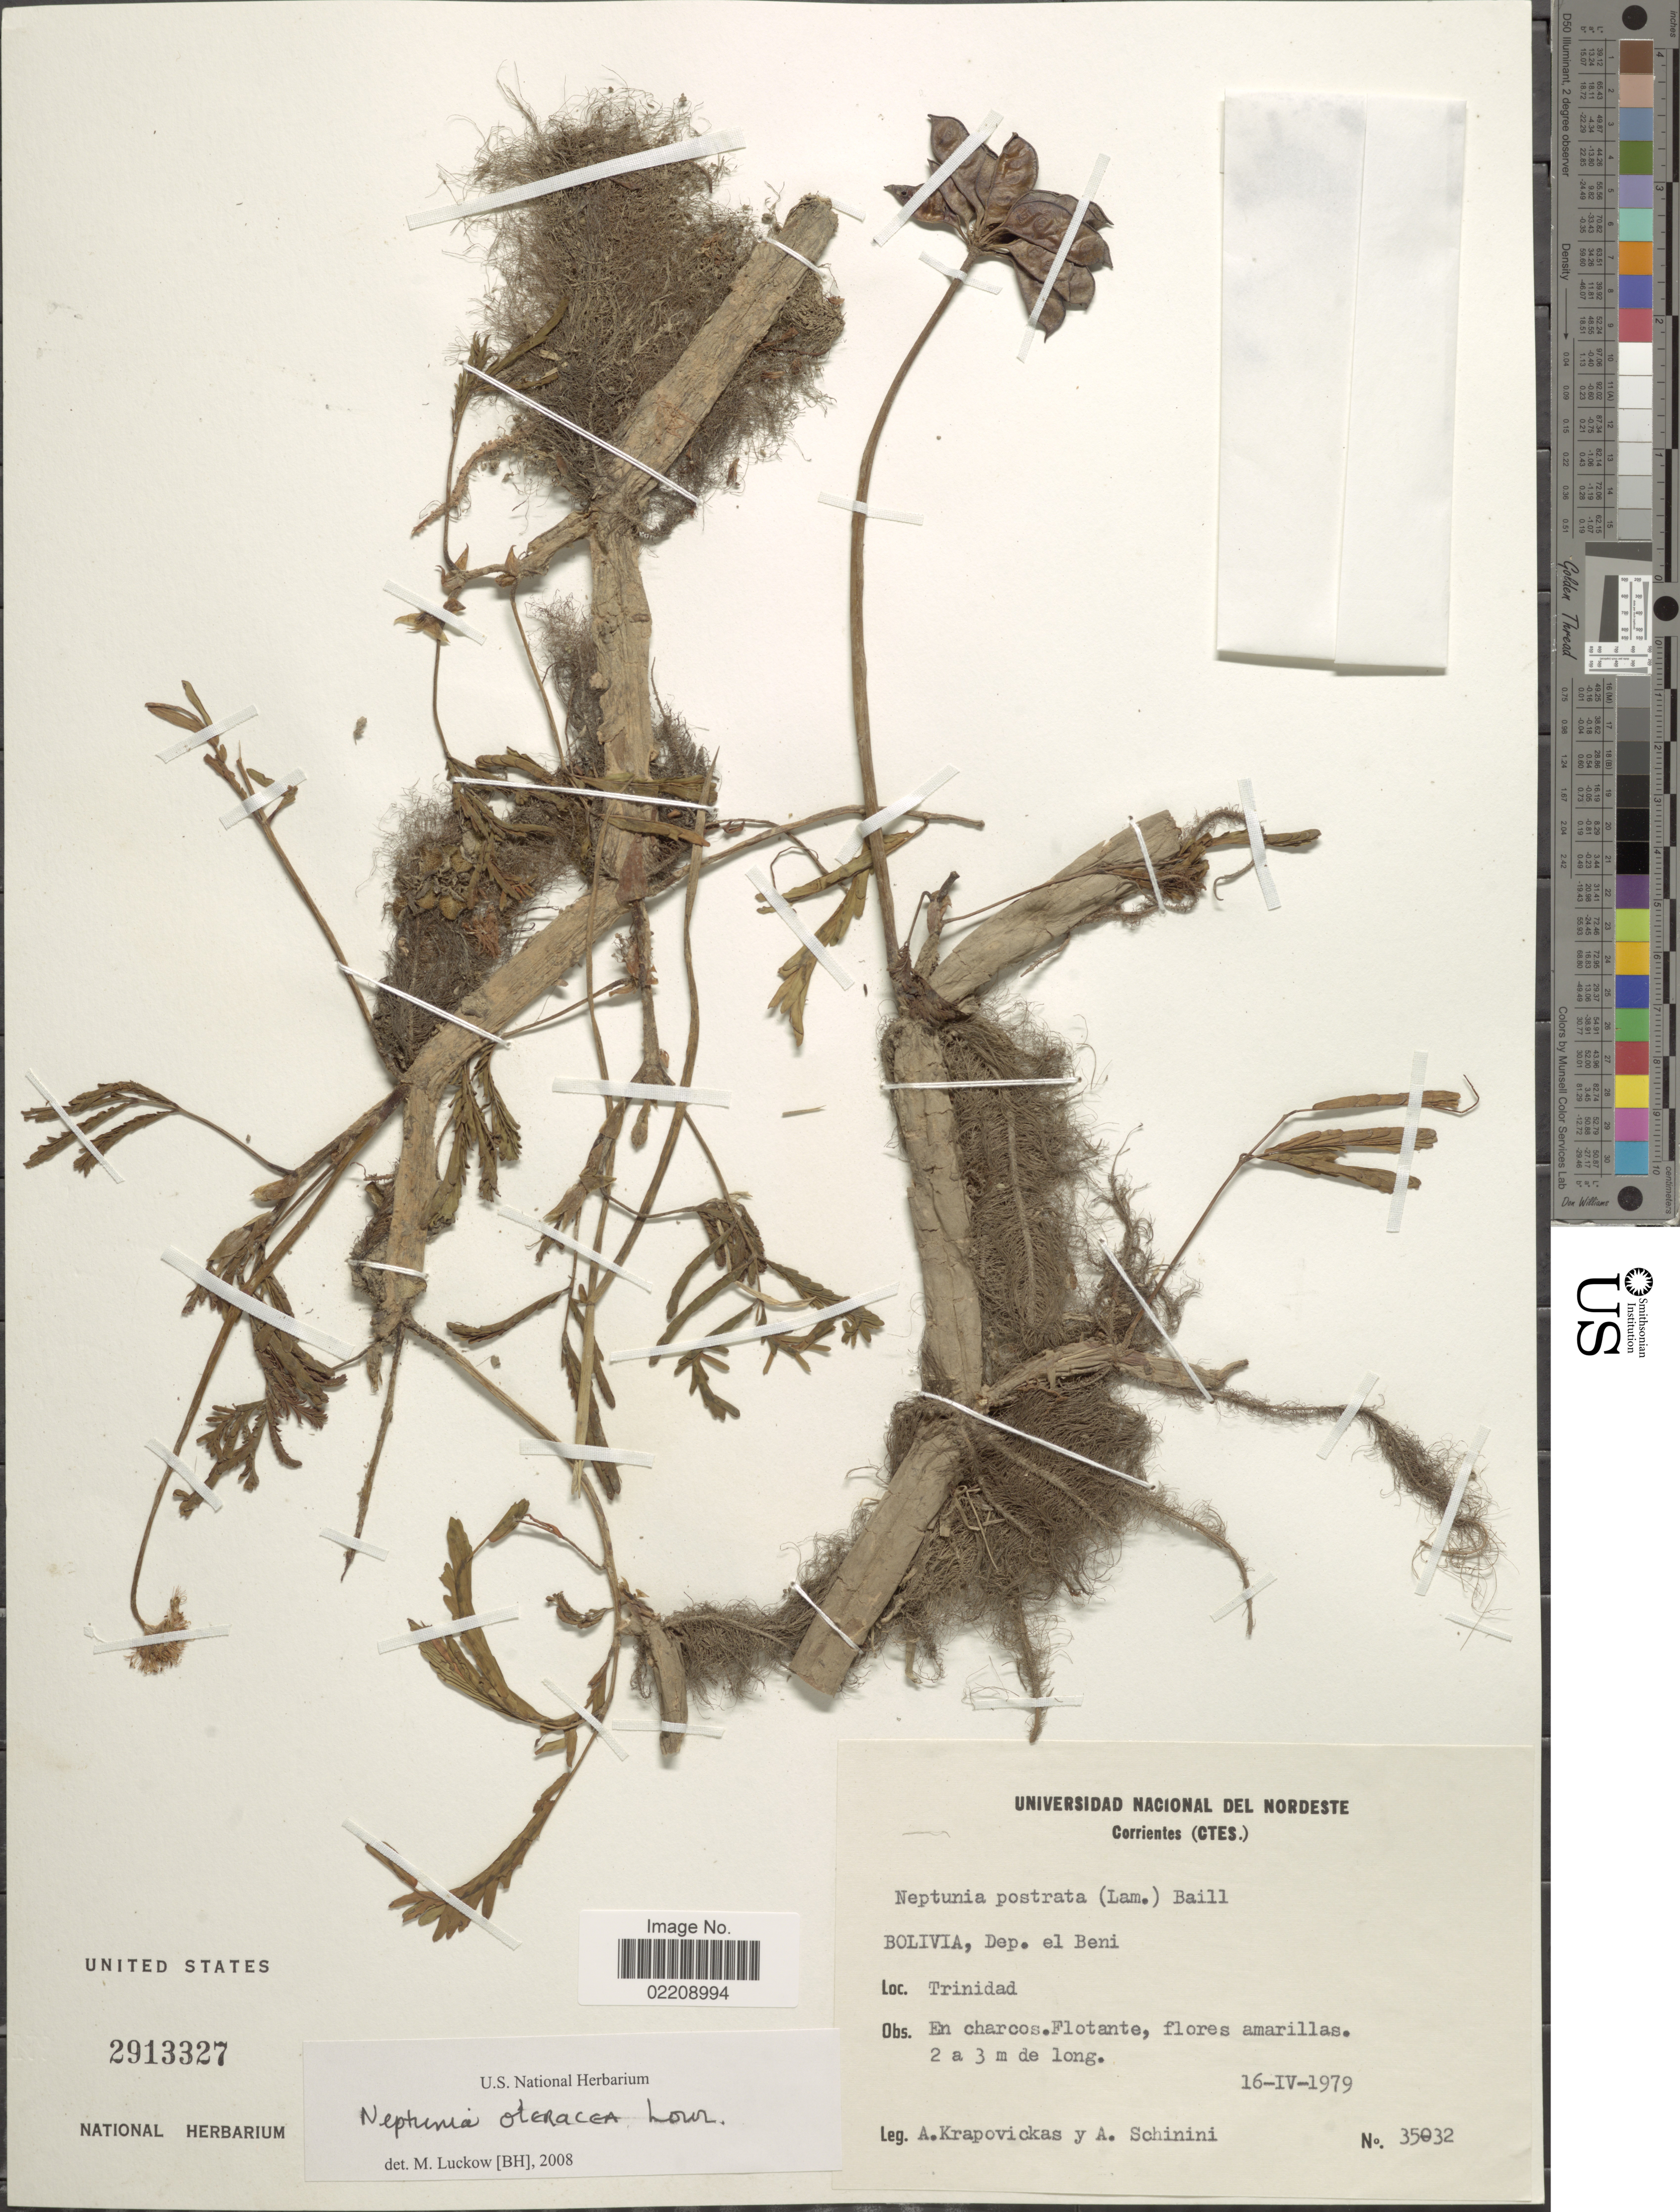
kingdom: Plantae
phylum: Tracheophyta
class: Magnoliopsida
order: Fabales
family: Fabaceae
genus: Neptunia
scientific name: Neptunia oleracea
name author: Lour.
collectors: A. Krapovickas & A. Schinini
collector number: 35032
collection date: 1979-04-16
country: Bolivia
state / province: Beni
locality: Dep. el Beni, Trinidad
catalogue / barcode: US 2913327